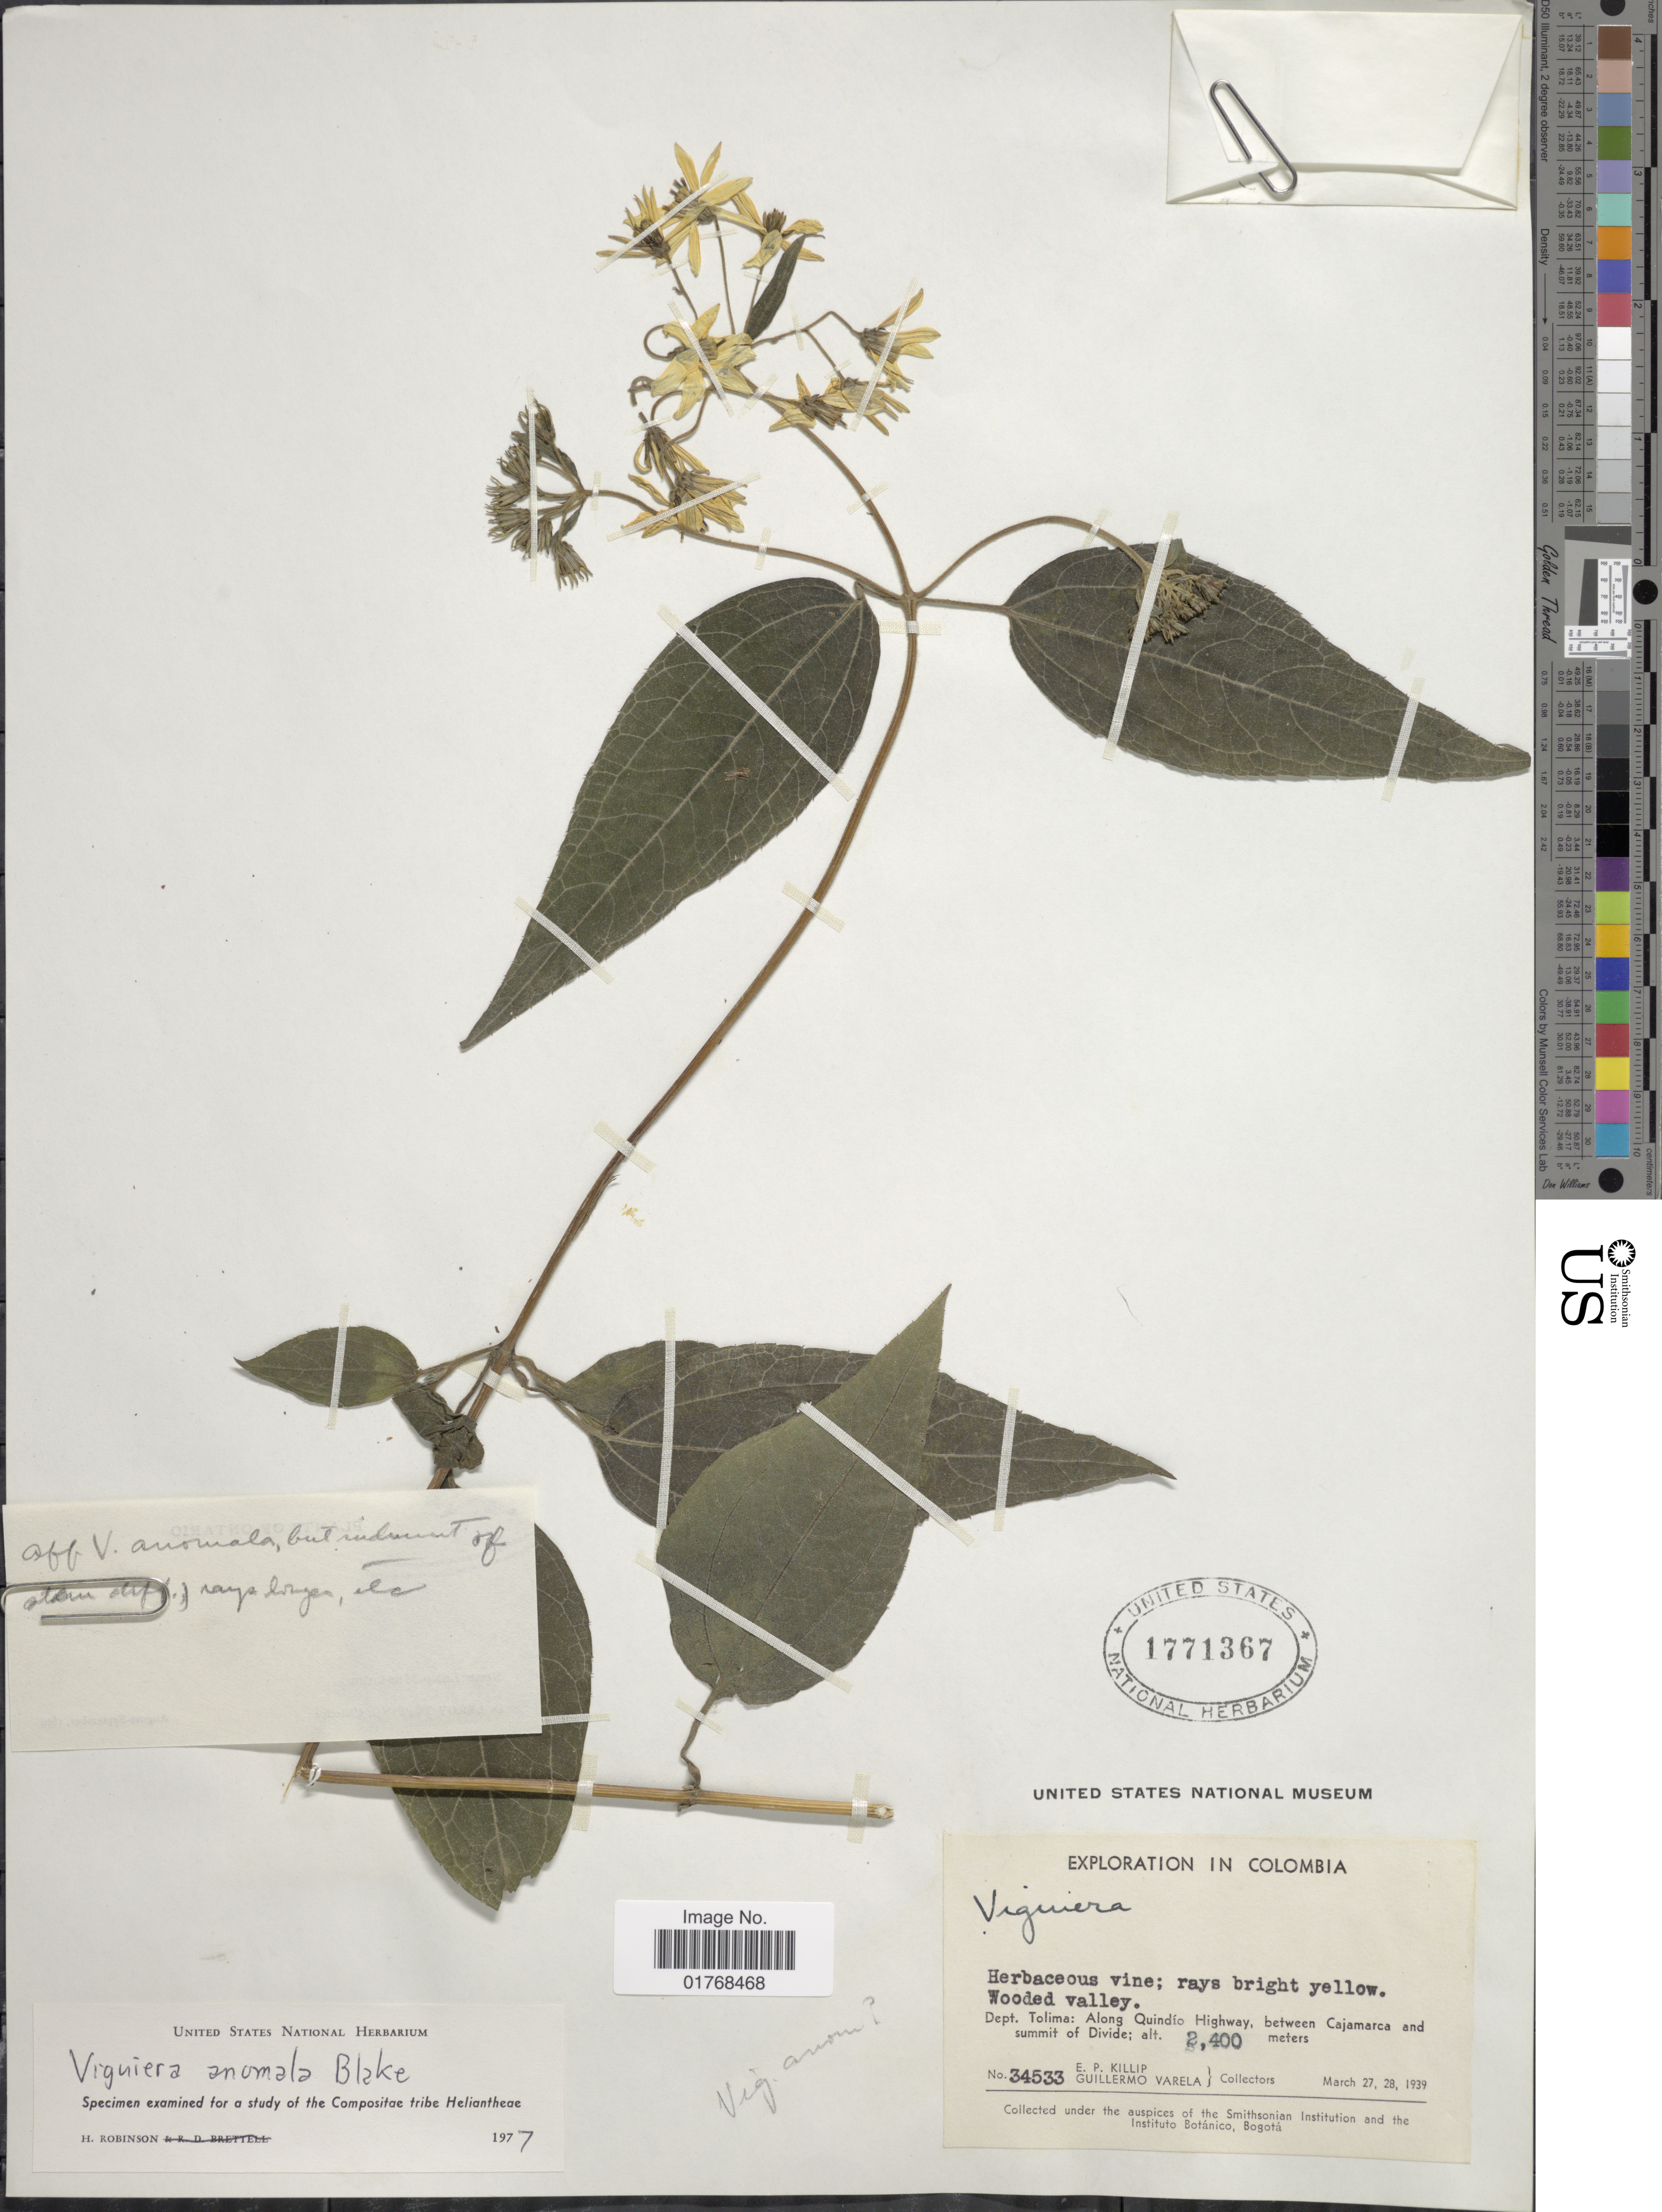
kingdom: Plantae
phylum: Tracheophyta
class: Magnoliopsida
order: Asterales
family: Asteraceae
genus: Viguiera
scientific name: Viguiera anomala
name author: S.F. Blake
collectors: E. P. Killip & G. Varela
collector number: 34533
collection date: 1939-03-27/1939-03-28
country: Colombia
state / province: Tolima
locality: Wooded valley. Dept. Tolima: Along Quindío Highway, between Cajamarca and summit of Divide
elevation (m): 2400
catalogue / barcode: US 1771367